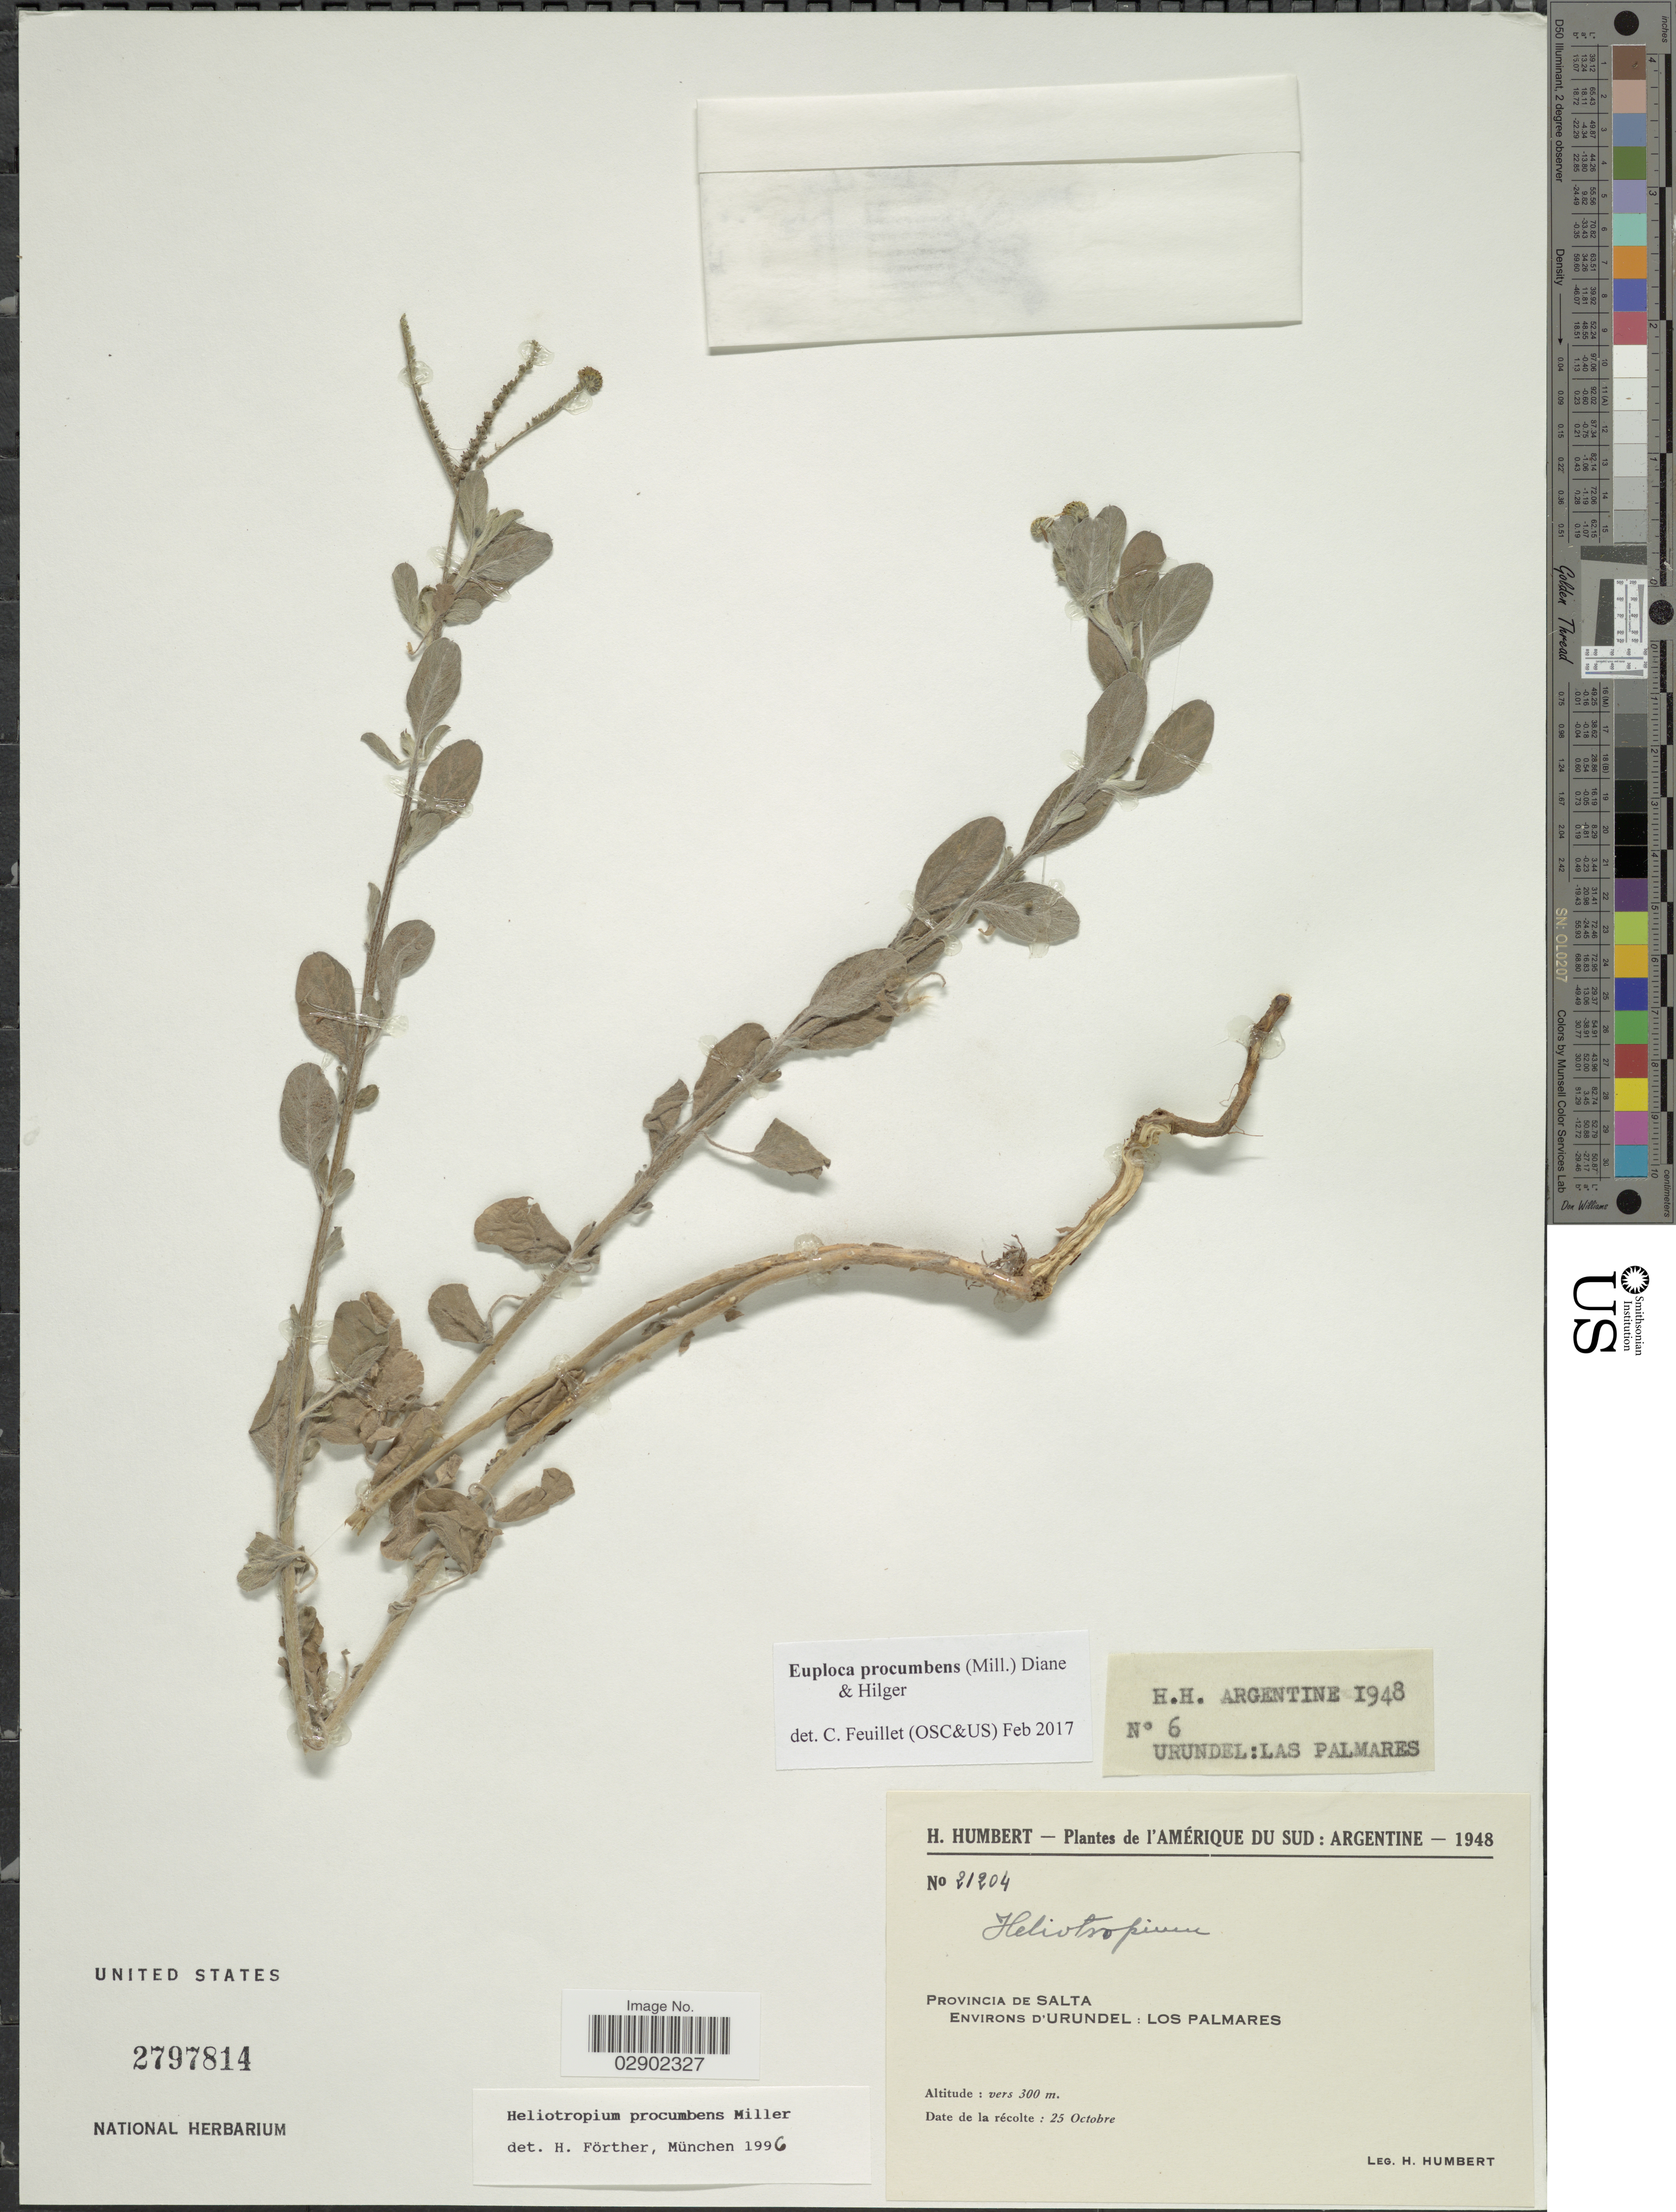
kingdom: Plantae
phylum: Tracheophyta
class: Magnoliopsida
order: Boraginales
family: Heliotropiaceae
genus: Euploca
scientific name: Euploca procumbens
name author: (Mill.) Diane & Hilger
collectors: H. Humbert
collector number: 21204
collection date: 1948-10-25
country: Argentina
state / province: Salta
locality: Environs D'Urundel: Los Palmares.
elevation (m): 300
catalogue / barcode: US 2797814